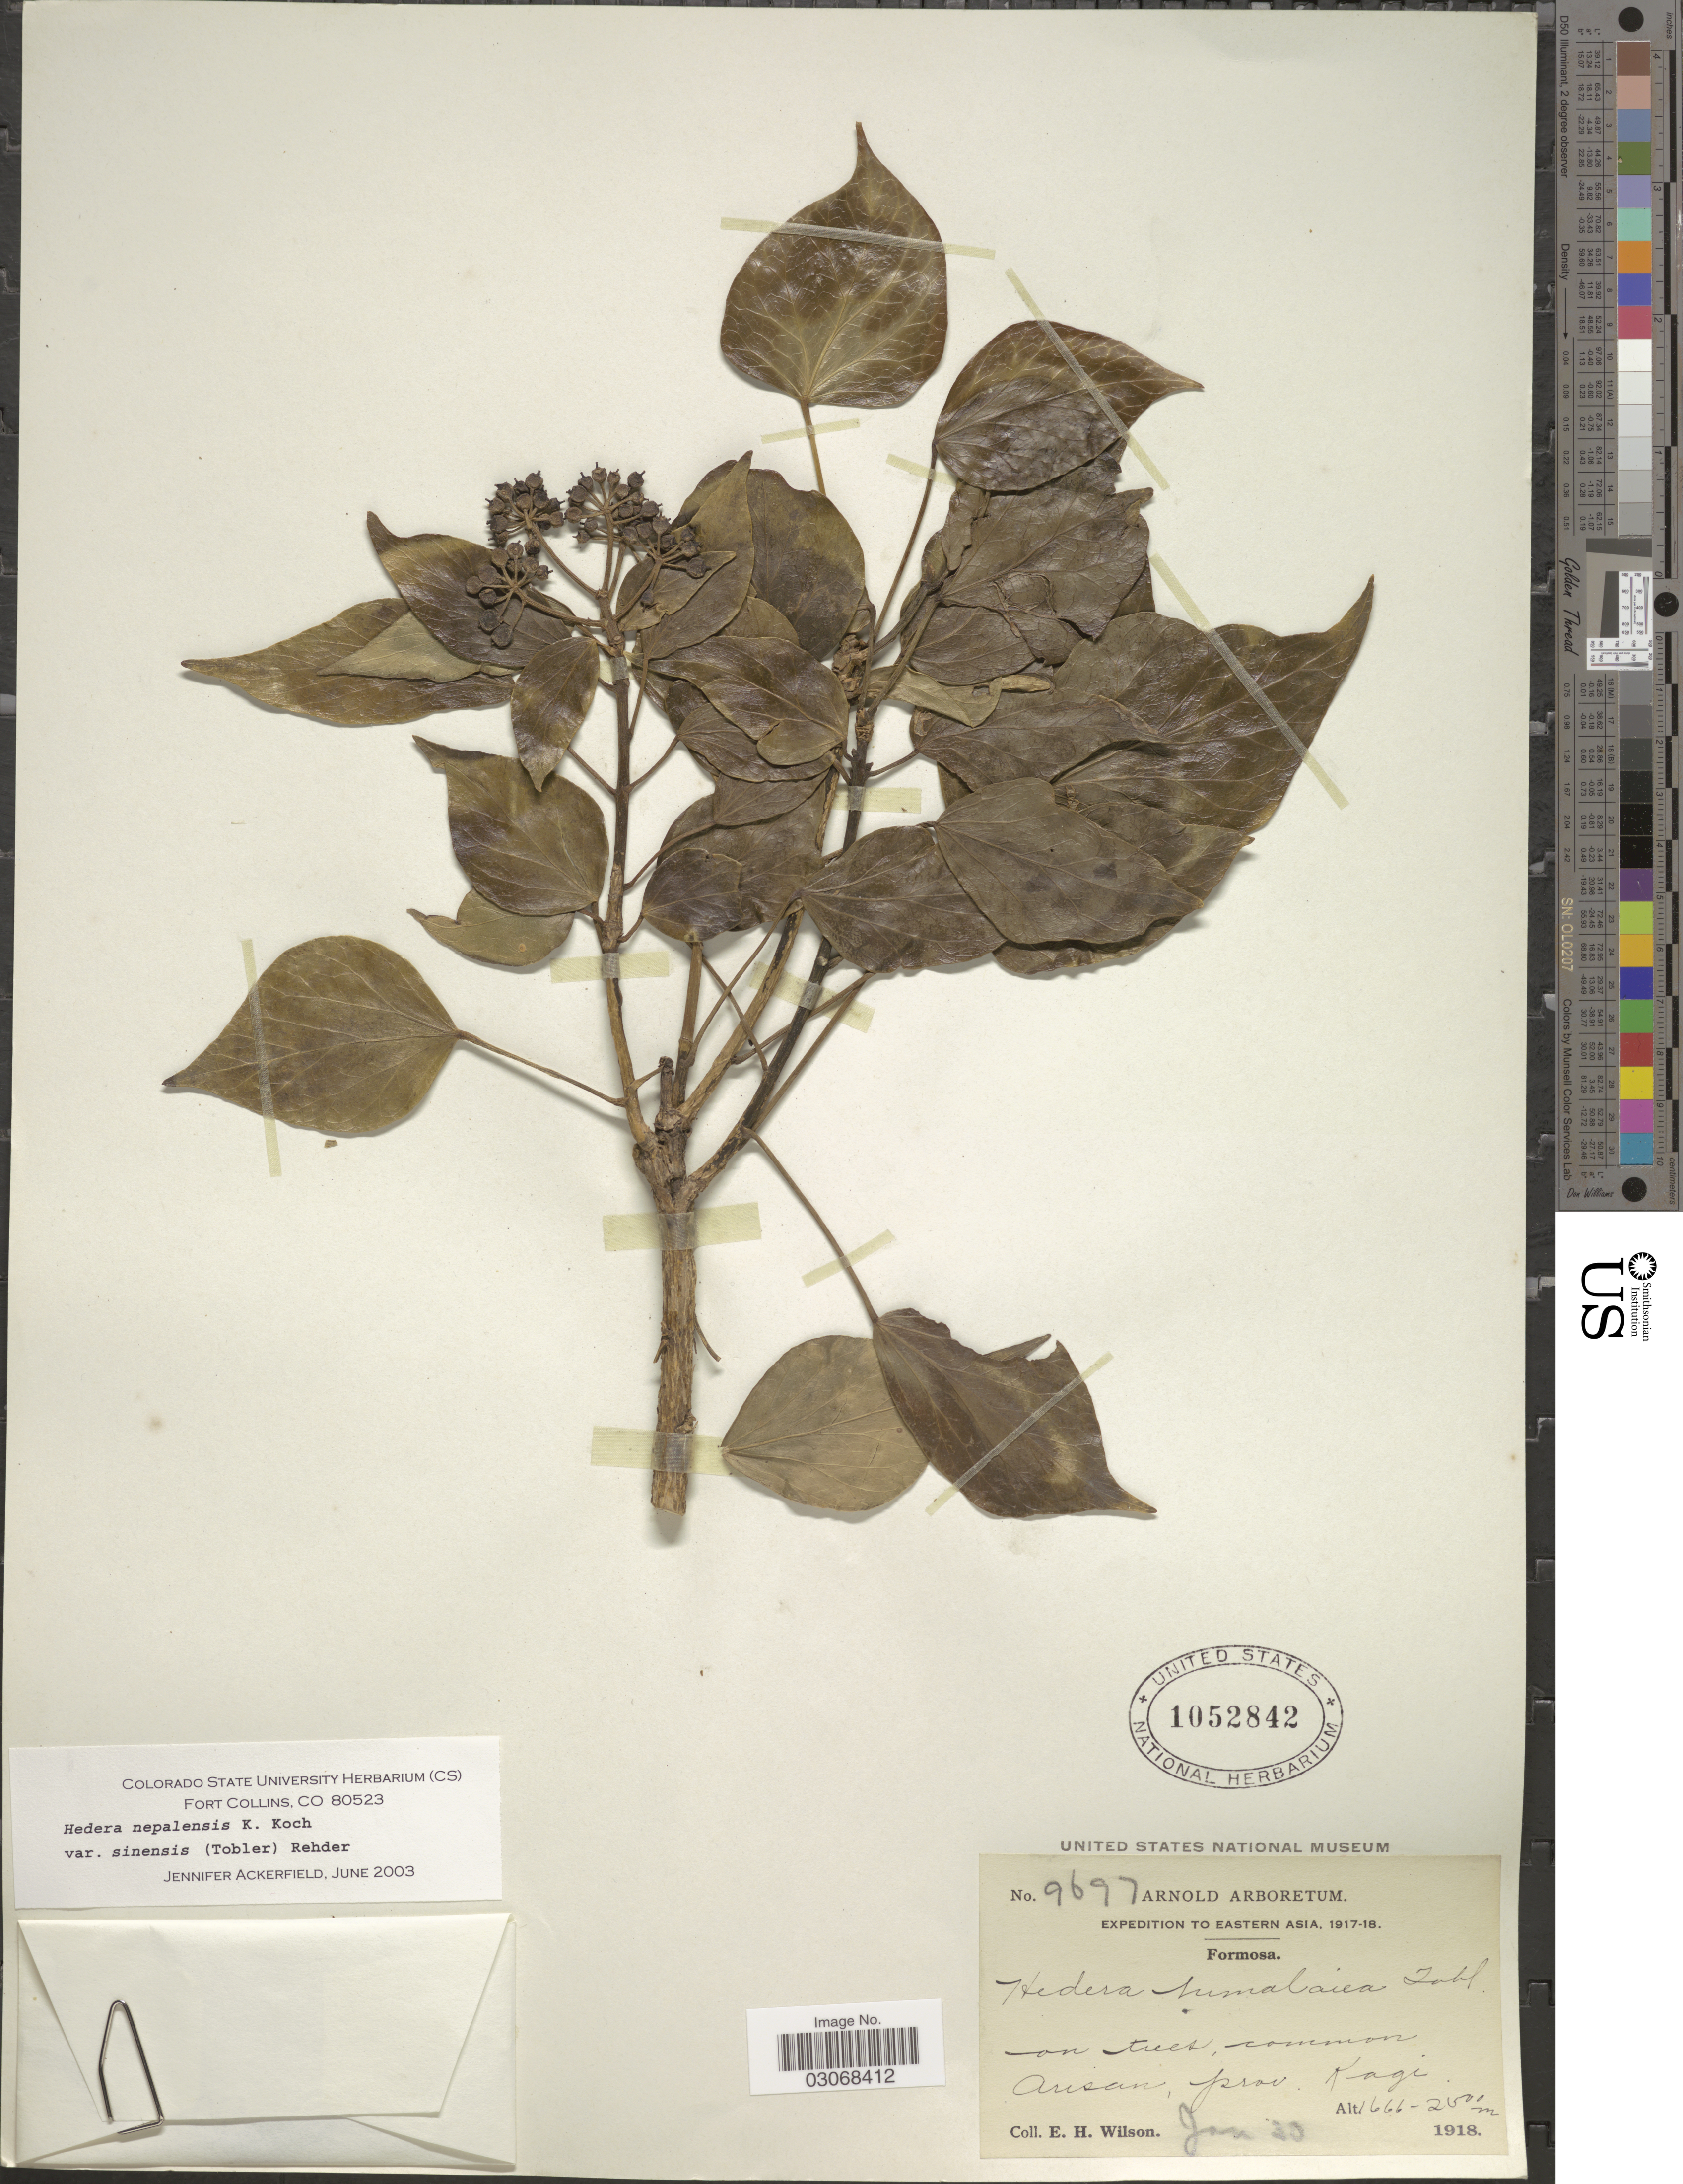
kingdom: Plantae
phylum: Tracheophyta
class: Magnoliopsida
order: Apiales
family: Araliaceae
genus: Hedera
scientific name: Hedera nepalensis var. sinensis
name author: (Tobler) Rehder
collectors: E. Wilson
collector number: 9697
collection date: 1918-01-30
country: Taiwan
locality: Eastern Asia. Formosa. Arisan, prov. Kagi.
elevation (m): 1666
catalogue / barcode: US 1052842